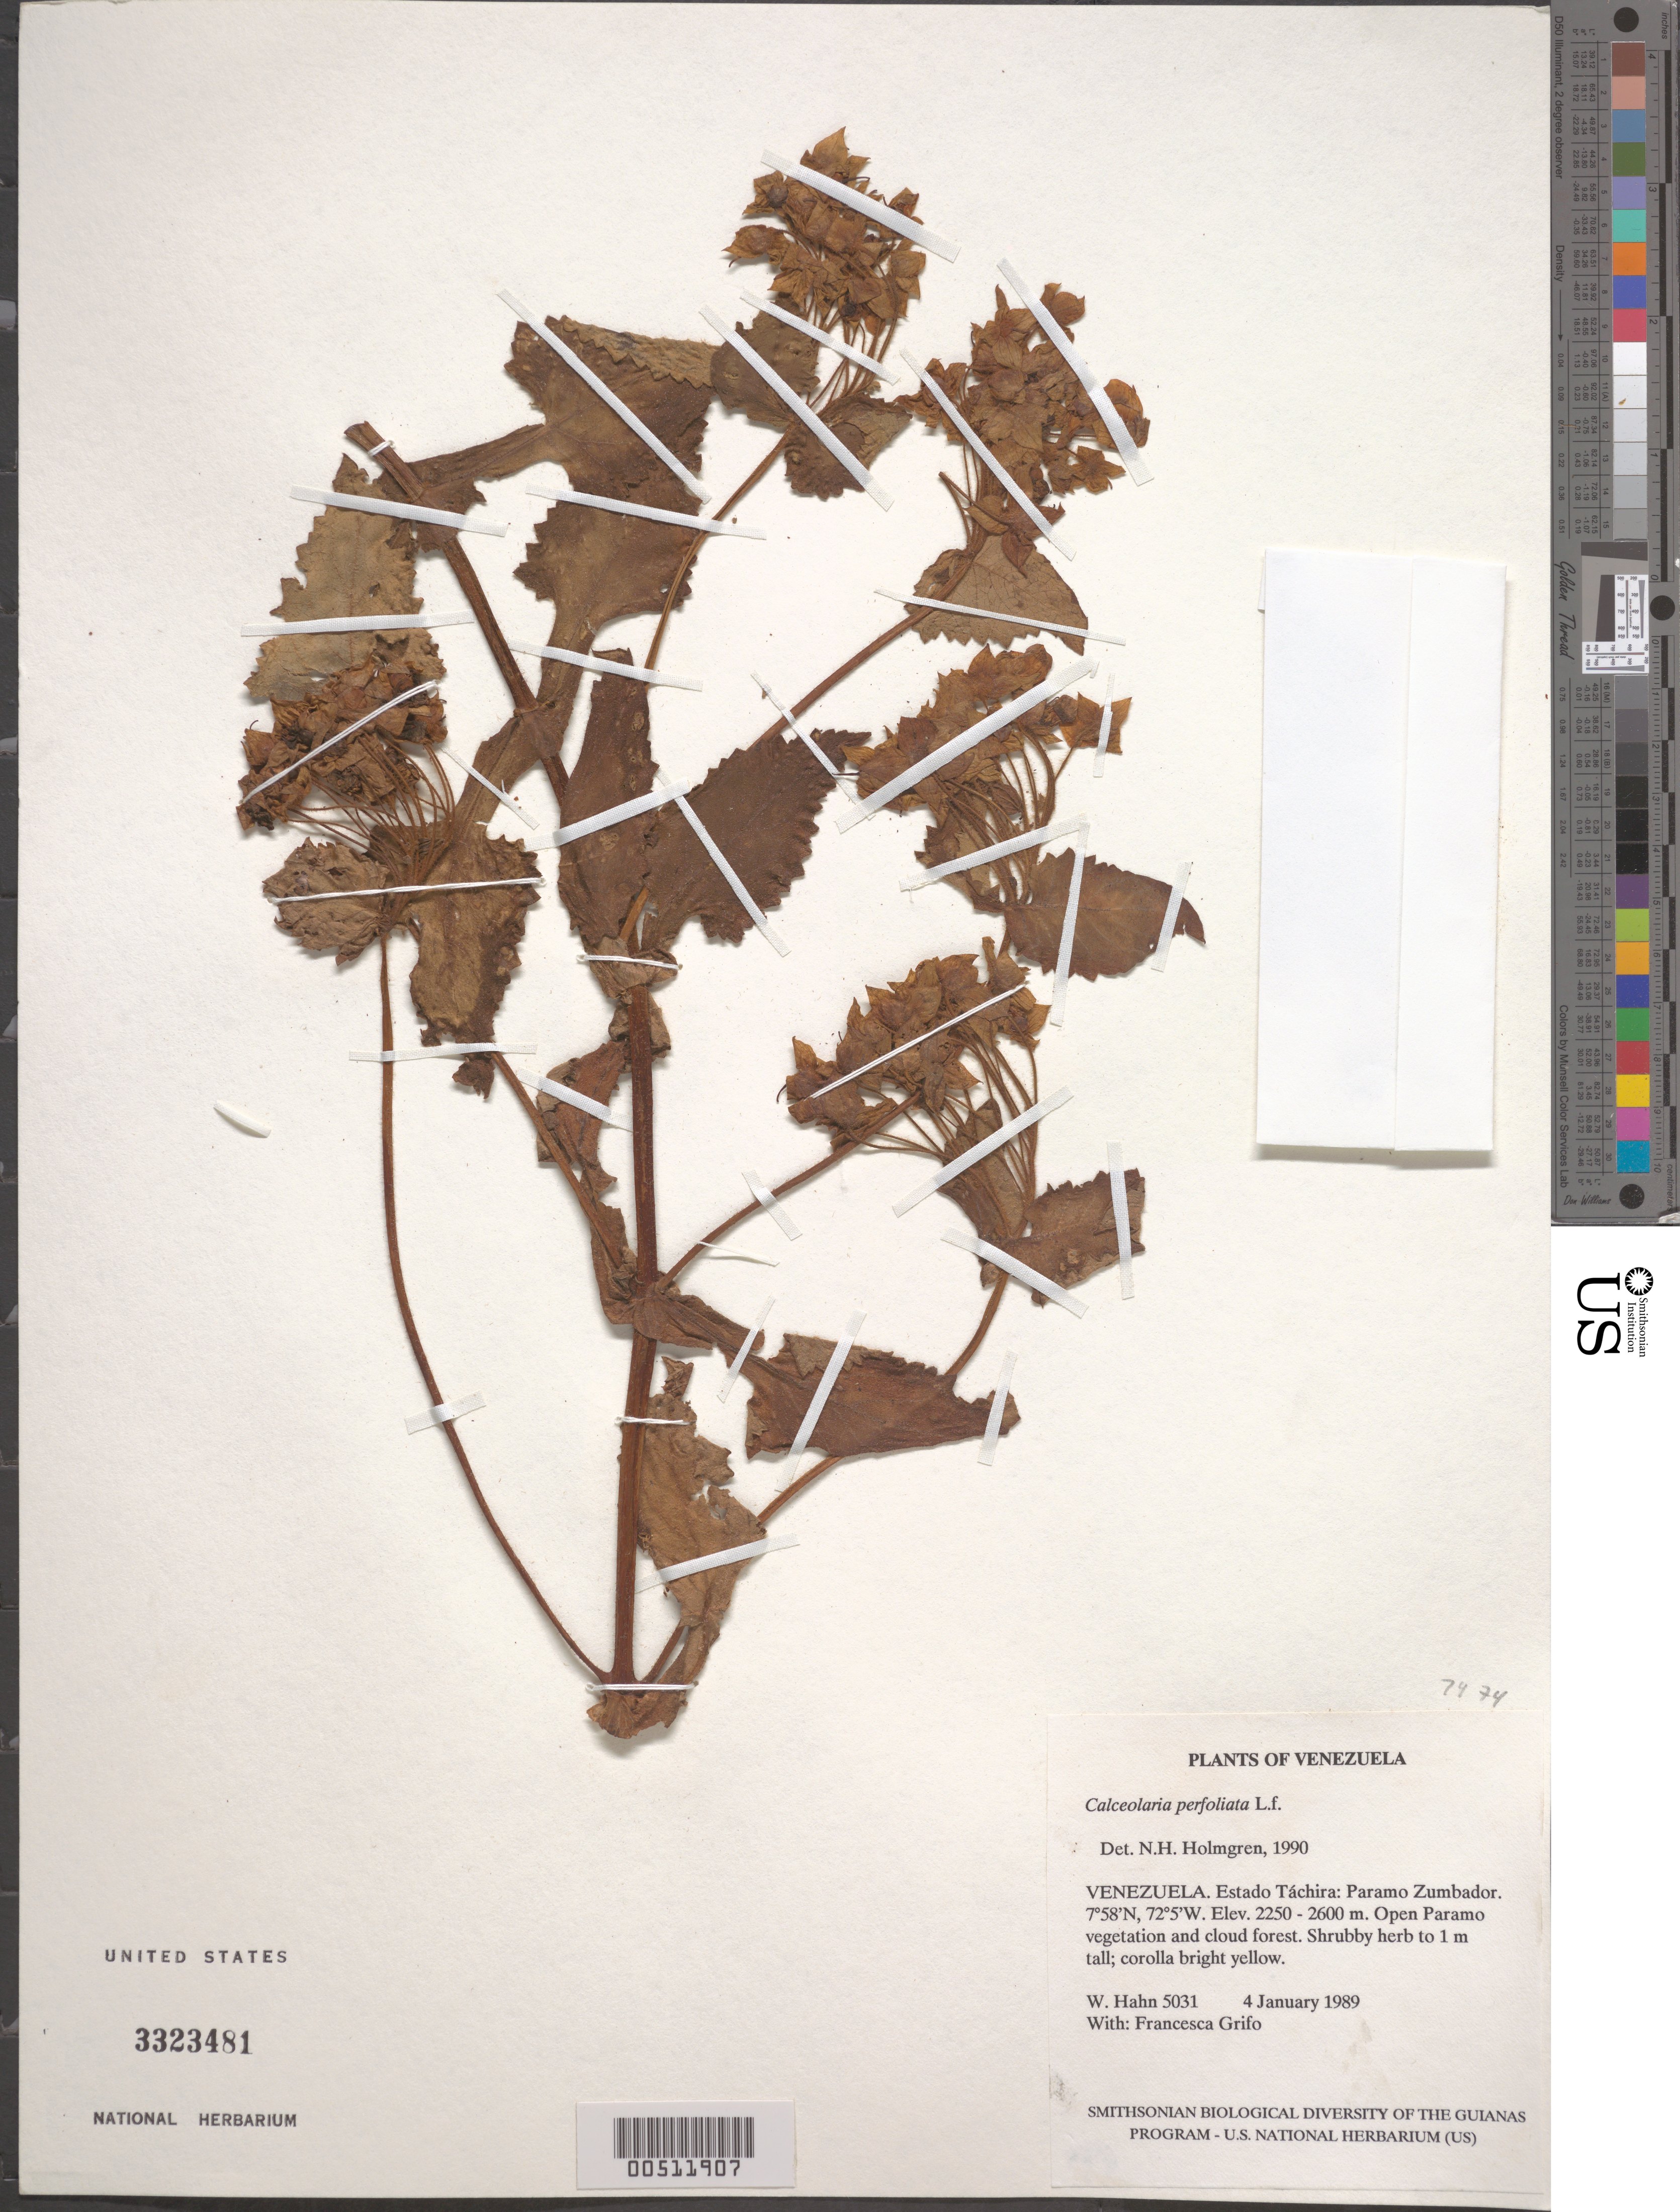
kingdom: Plantae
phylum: Tracheophyta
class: Magnoliopsida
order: Lamiales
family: Calceolariaceae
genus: Calceolaria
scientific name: Calceolaria perfoliata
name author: L. f.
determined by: Holmgren, N. H., (NY), New York Botanical Garden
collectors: W. Hahn & F. Grifo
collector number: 5031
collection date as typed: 4 January 1989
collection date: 1989-01-04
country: Venezuela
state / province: Táchira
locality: Paramo Zumbador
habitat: Open Paramo vegetation and cloud forest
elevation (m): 2250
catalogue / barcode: US 3323481